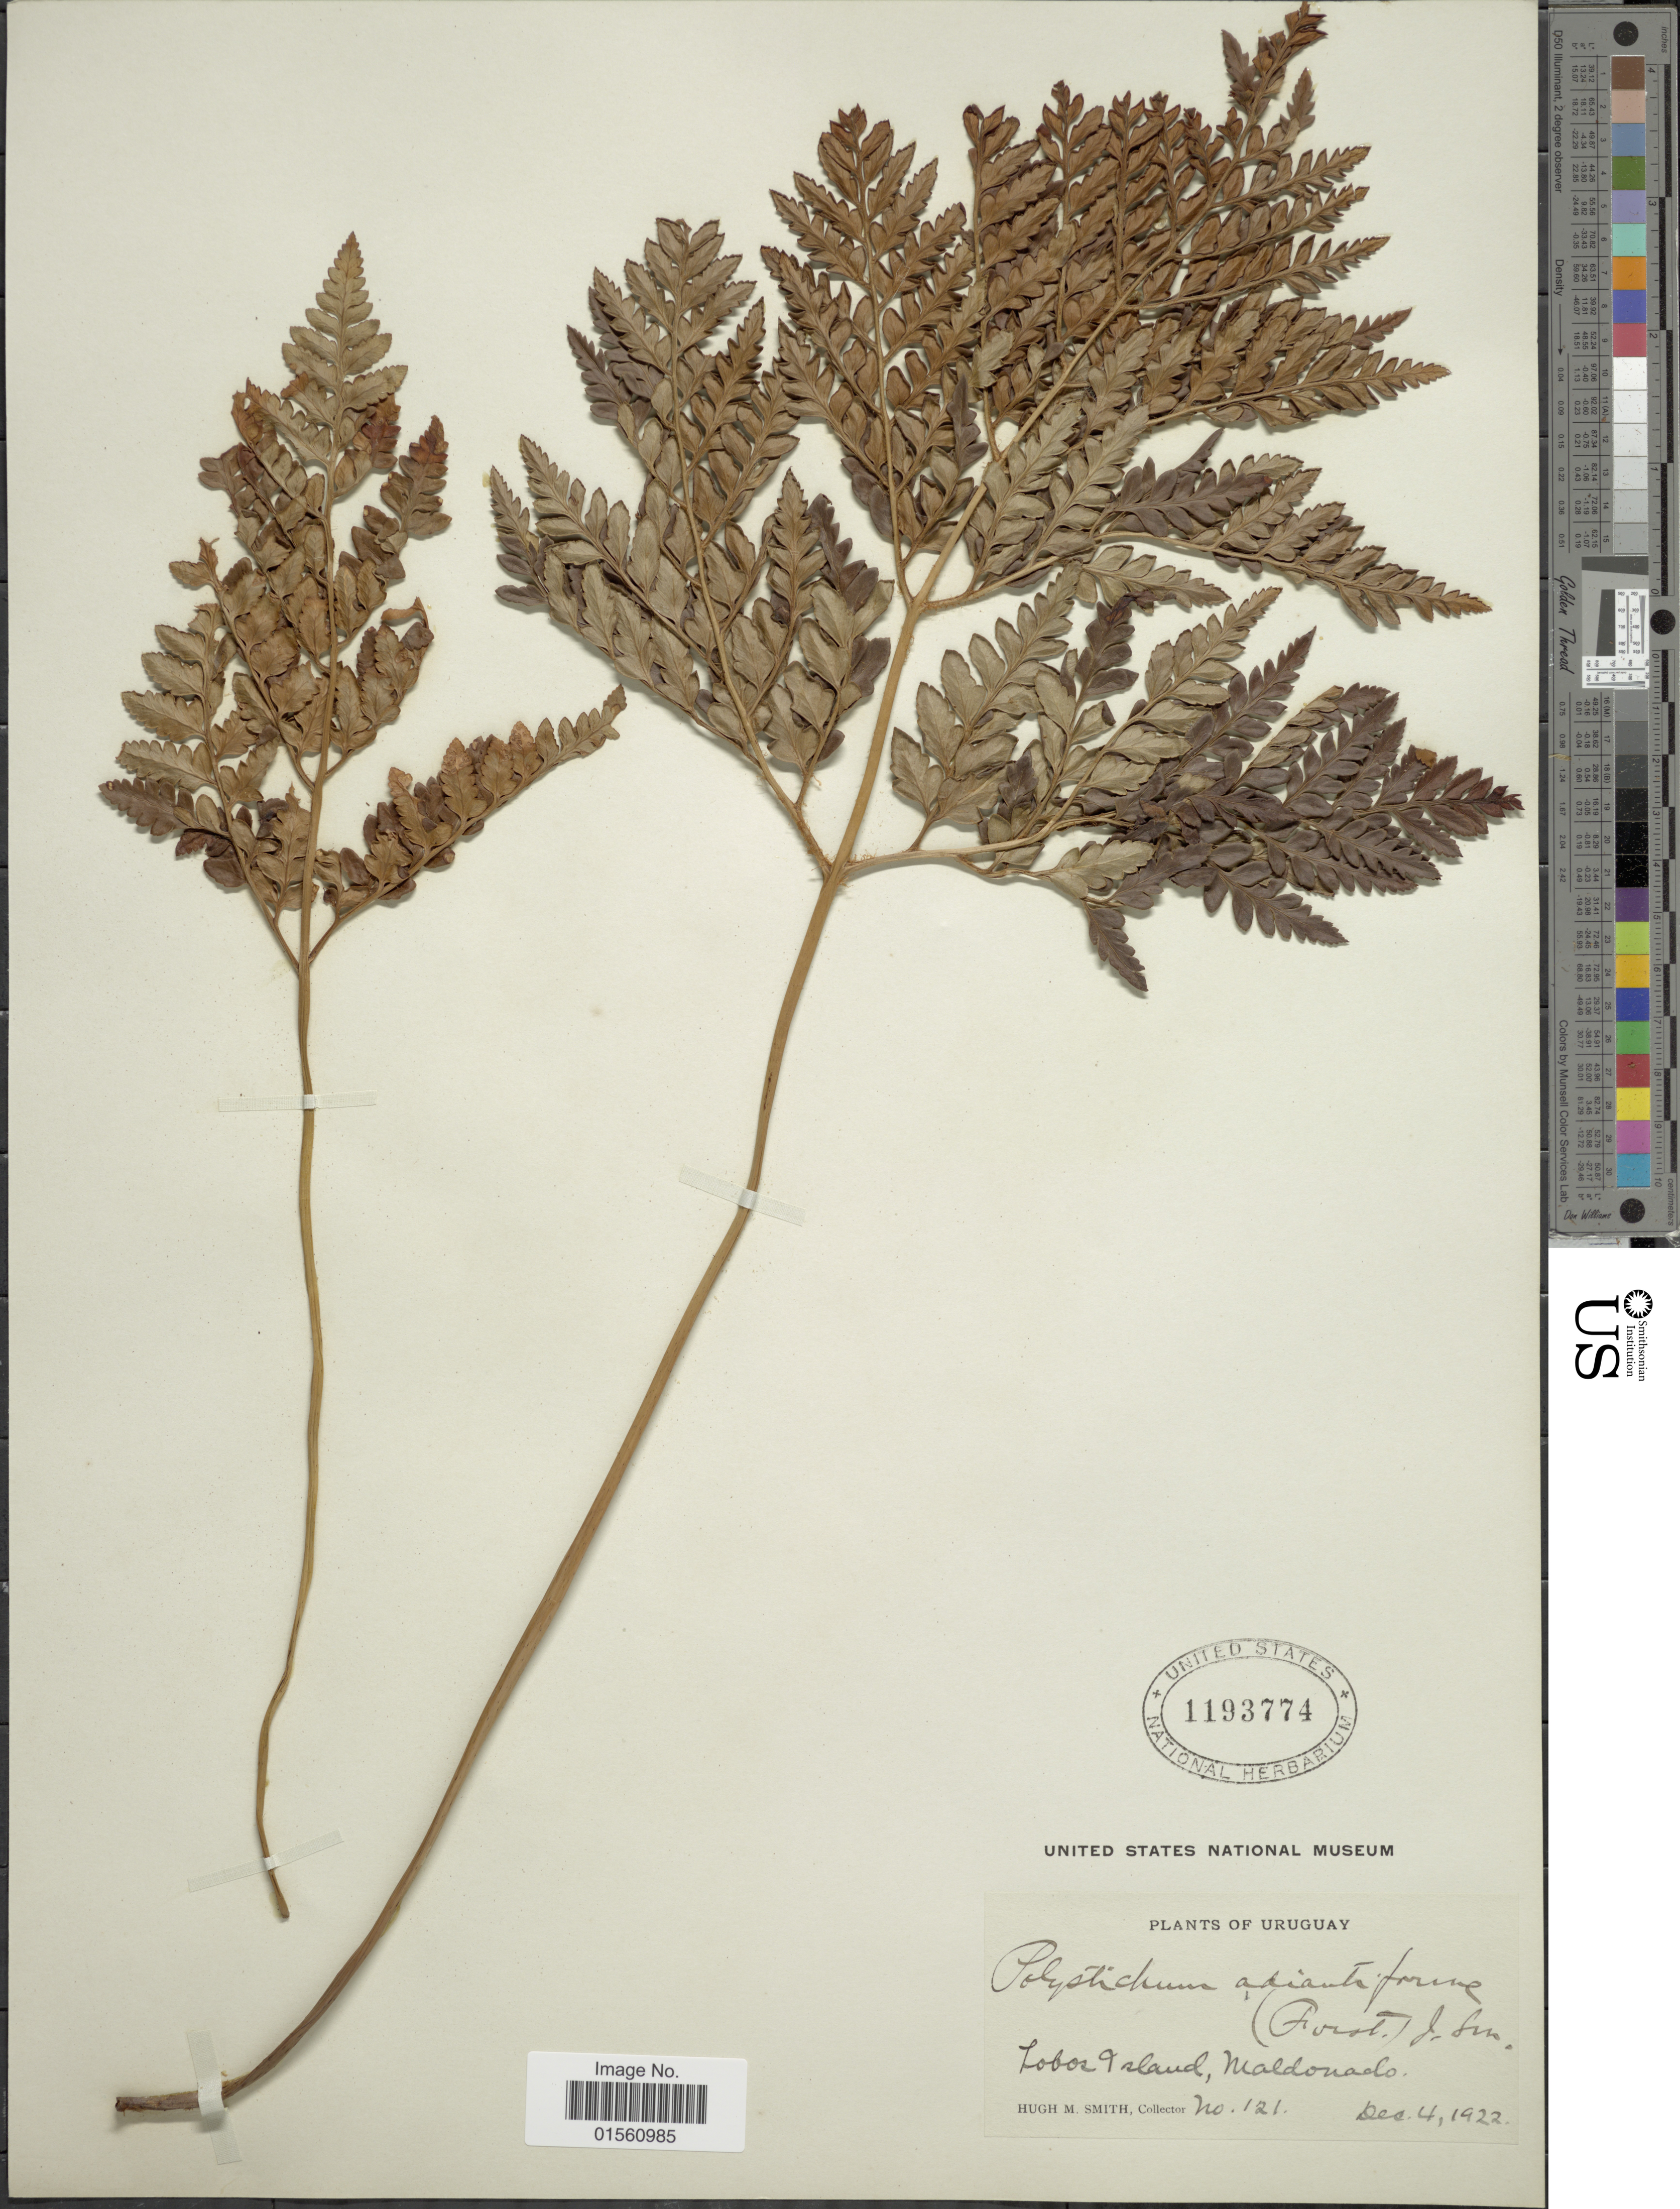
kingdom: Plantae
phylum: Tracheophyta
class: Polypodiopsida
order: Polypodiales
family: Dryopteridaceae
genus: Rumohra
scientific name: Rumohra adiantiformis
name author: (G. Forst.) Ching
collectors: H. M. Smith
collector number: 121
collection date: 1922-12-04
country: Uruguay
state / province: Maldonado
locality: Uruguay, Lobos Island, Maldonado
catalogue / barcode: US 1193774